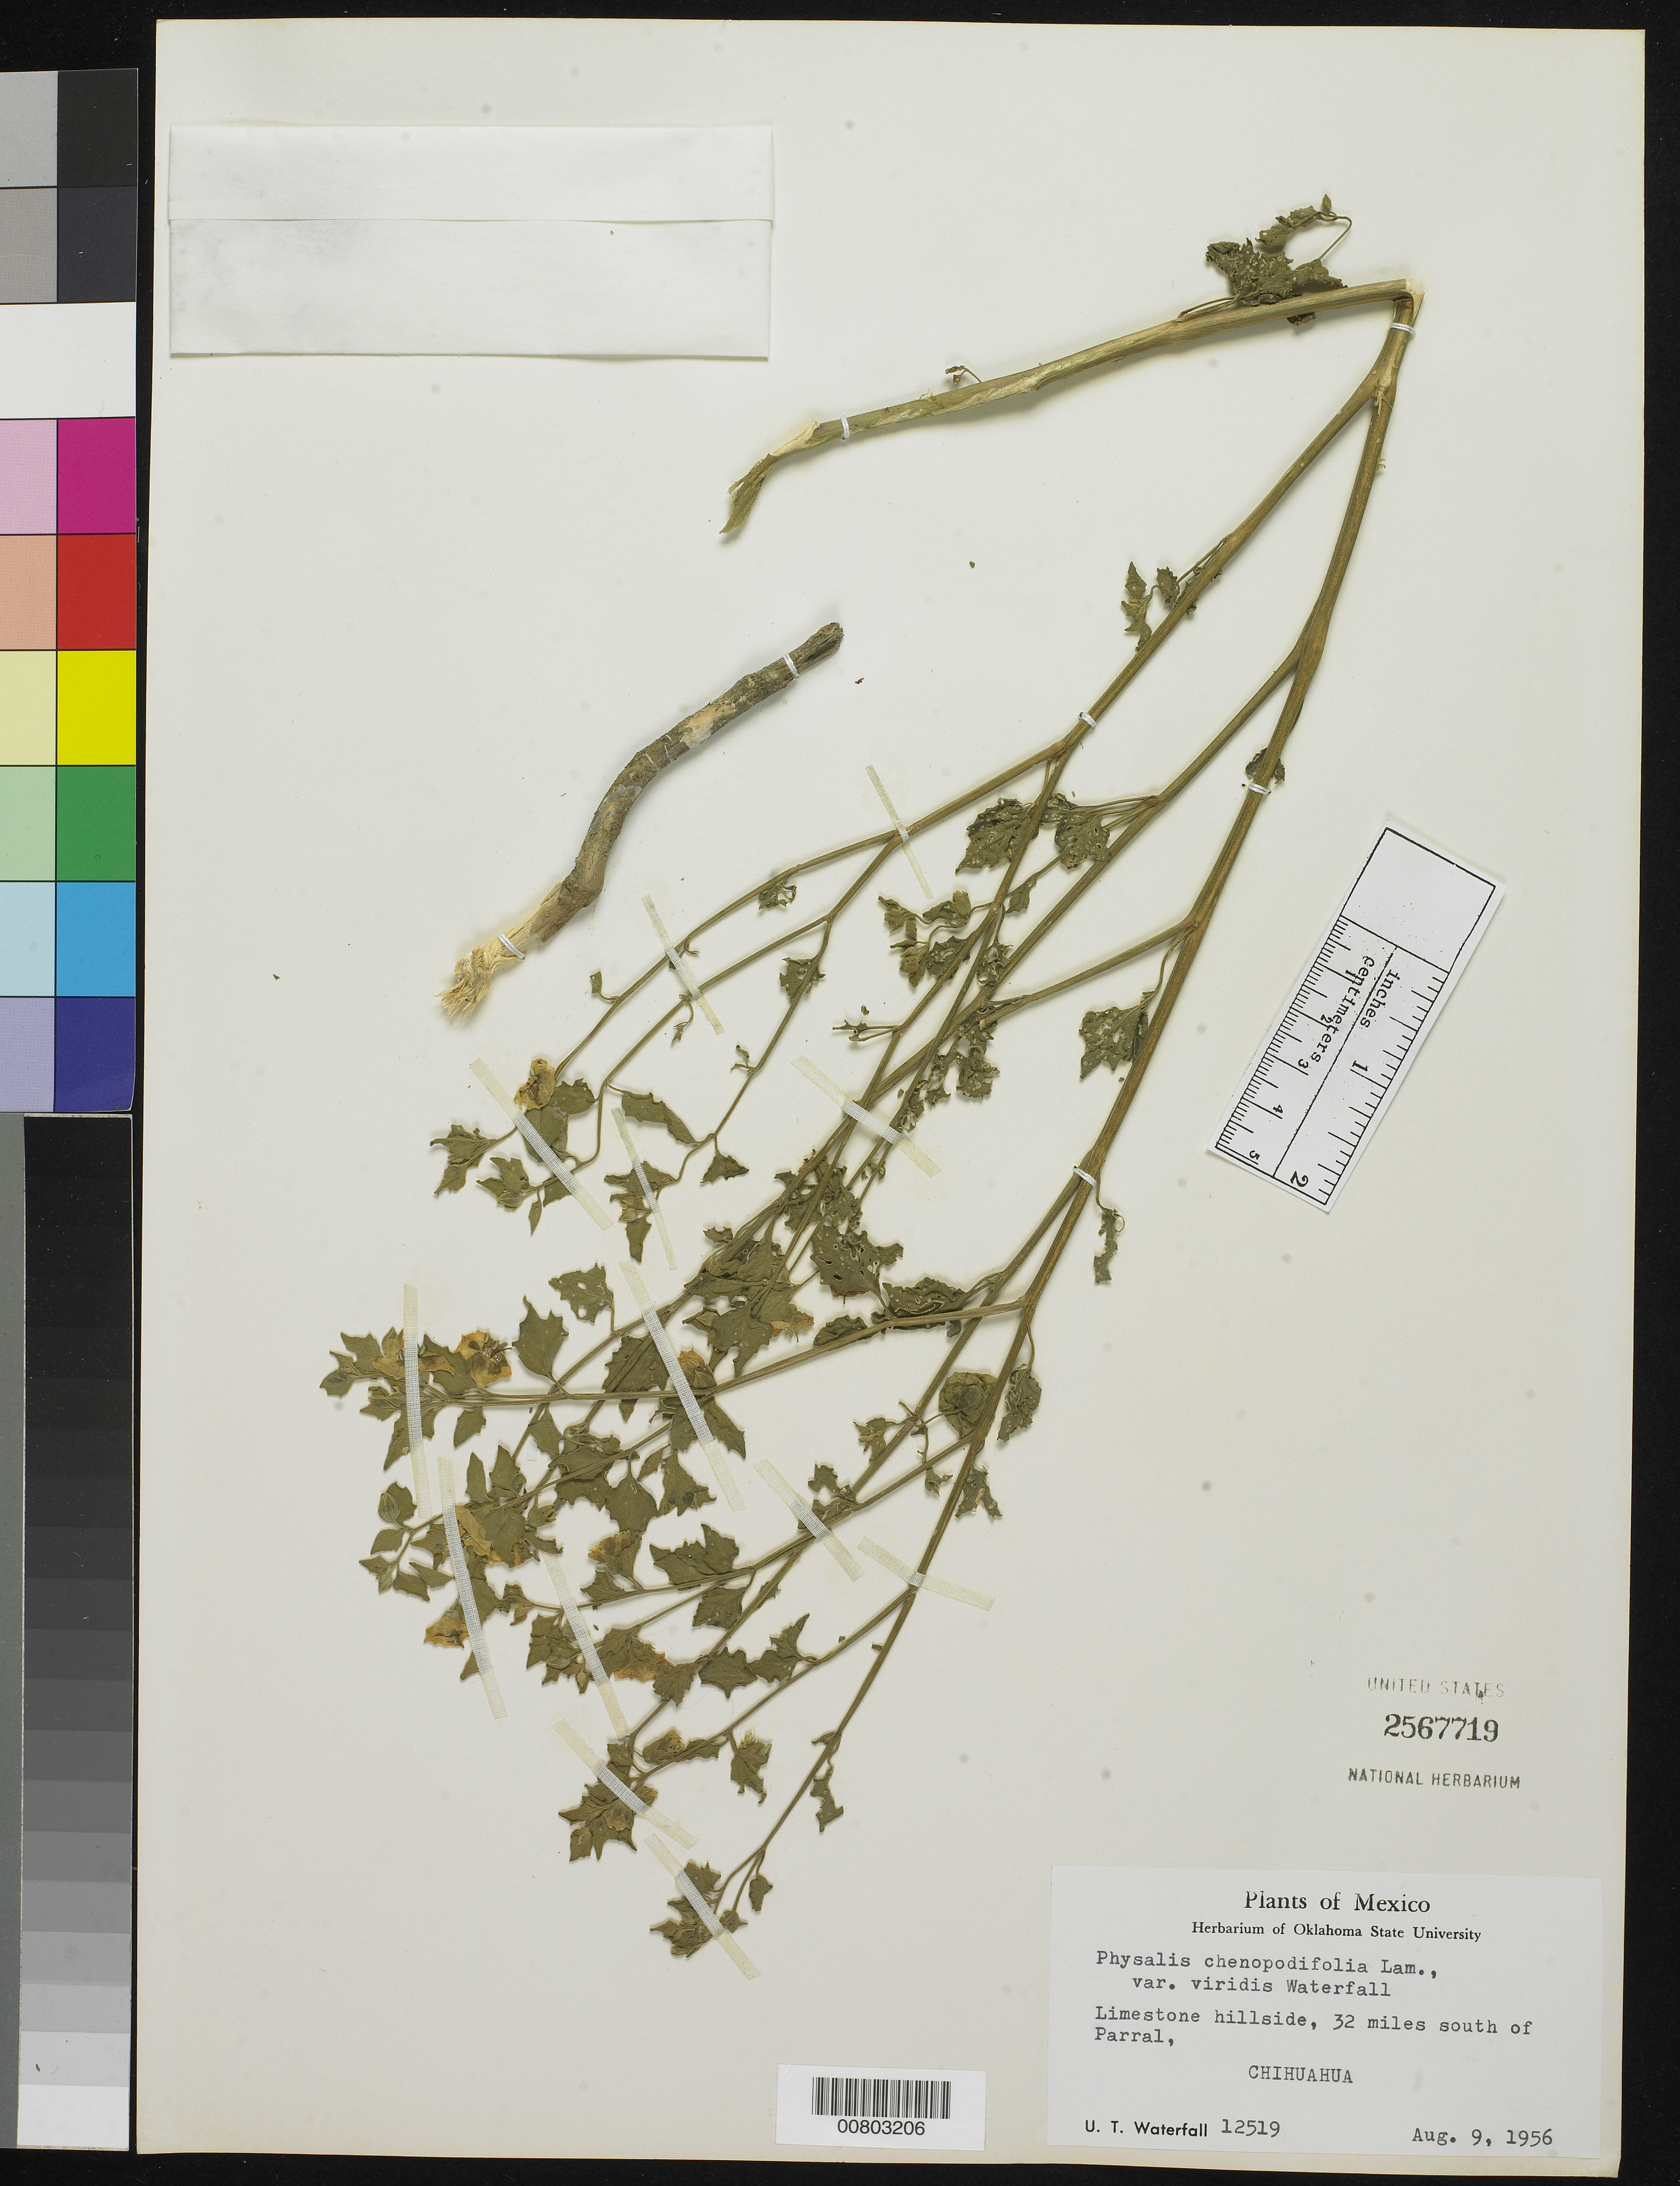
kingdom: Plantae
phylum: Tracheophyta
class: Magnoliopsida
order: Solanales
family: Solanaceae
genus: Physalis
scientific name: Physalis chenopodifolia var. viridis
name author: Waterf.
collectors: U. T. Waterfall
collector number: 12519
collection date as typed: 09 Aug 1956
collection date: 1956-08-09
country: Mexico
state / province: Chihuahua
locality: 32 miles south of Parral, Chihuahua.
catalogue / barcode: US 2567719